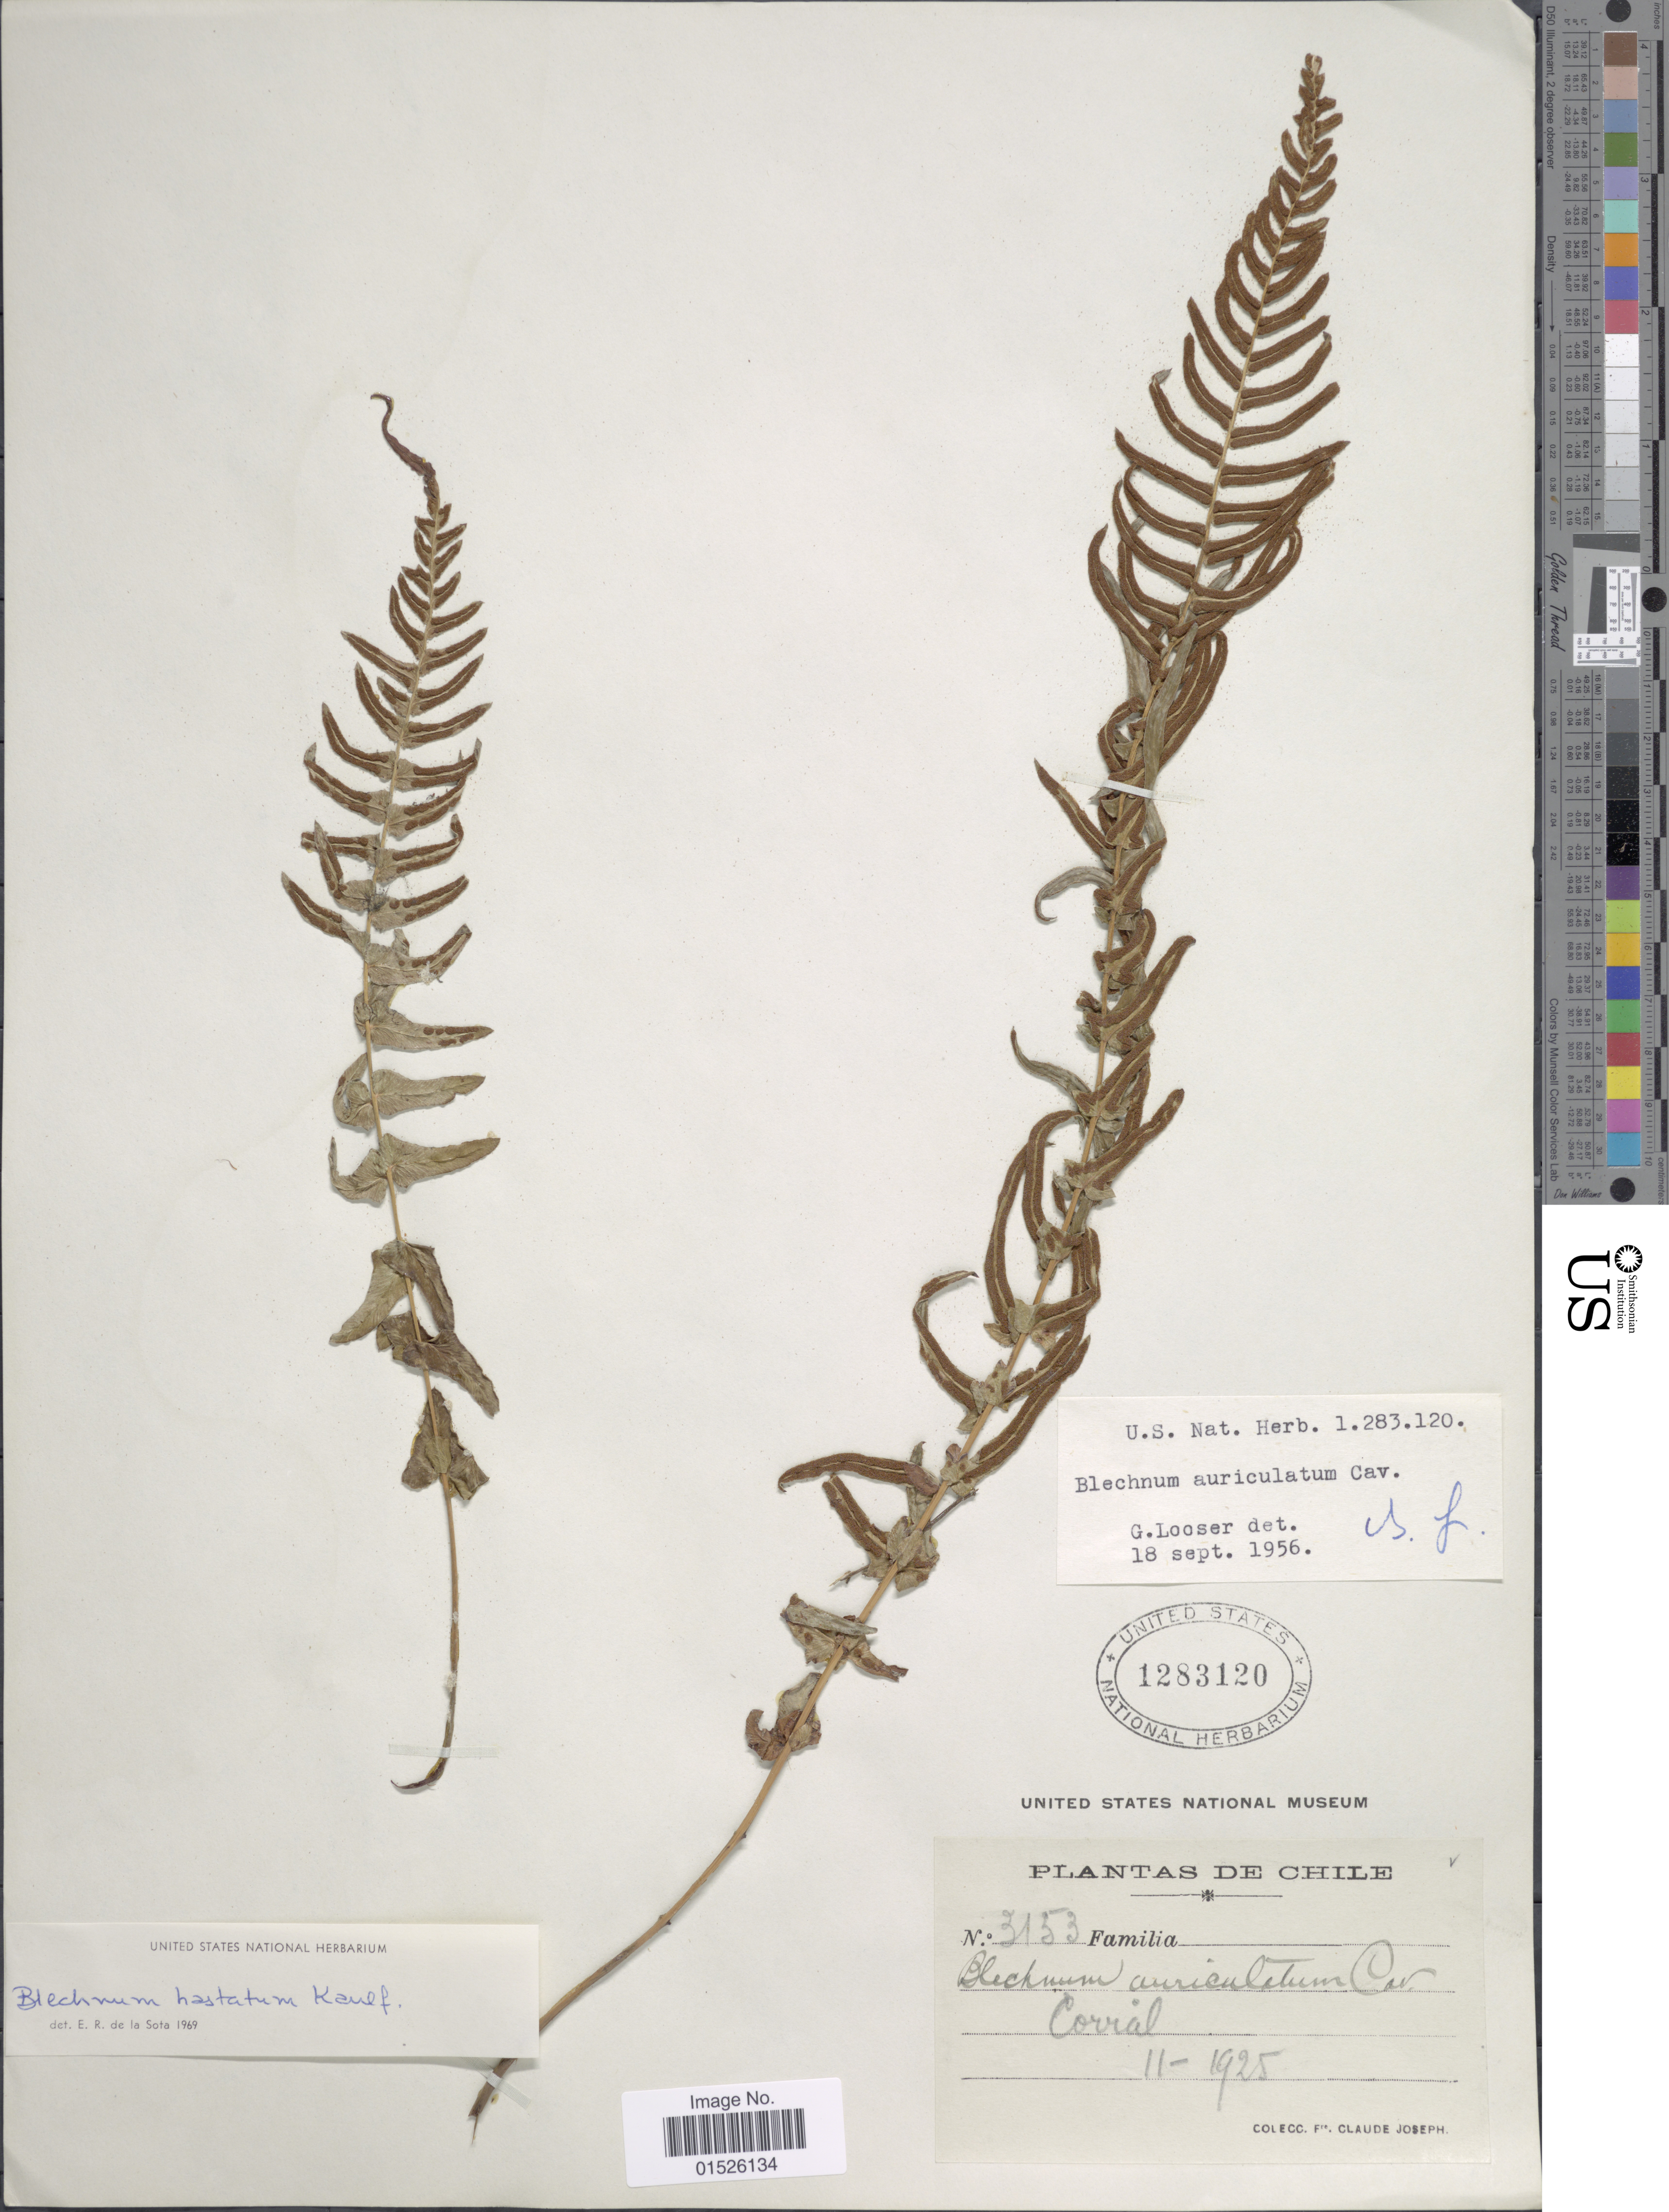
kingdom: Plantae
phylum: Tracheophyta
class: Polypodiopsida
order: Polypodiales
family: Blechnaceae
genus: Blechnum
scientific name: Blechnum hastatum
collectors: Frere Claude Joseph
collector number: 3153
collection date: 1925-11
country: Chile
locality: Chile, Corral.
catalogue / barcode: US 1283120